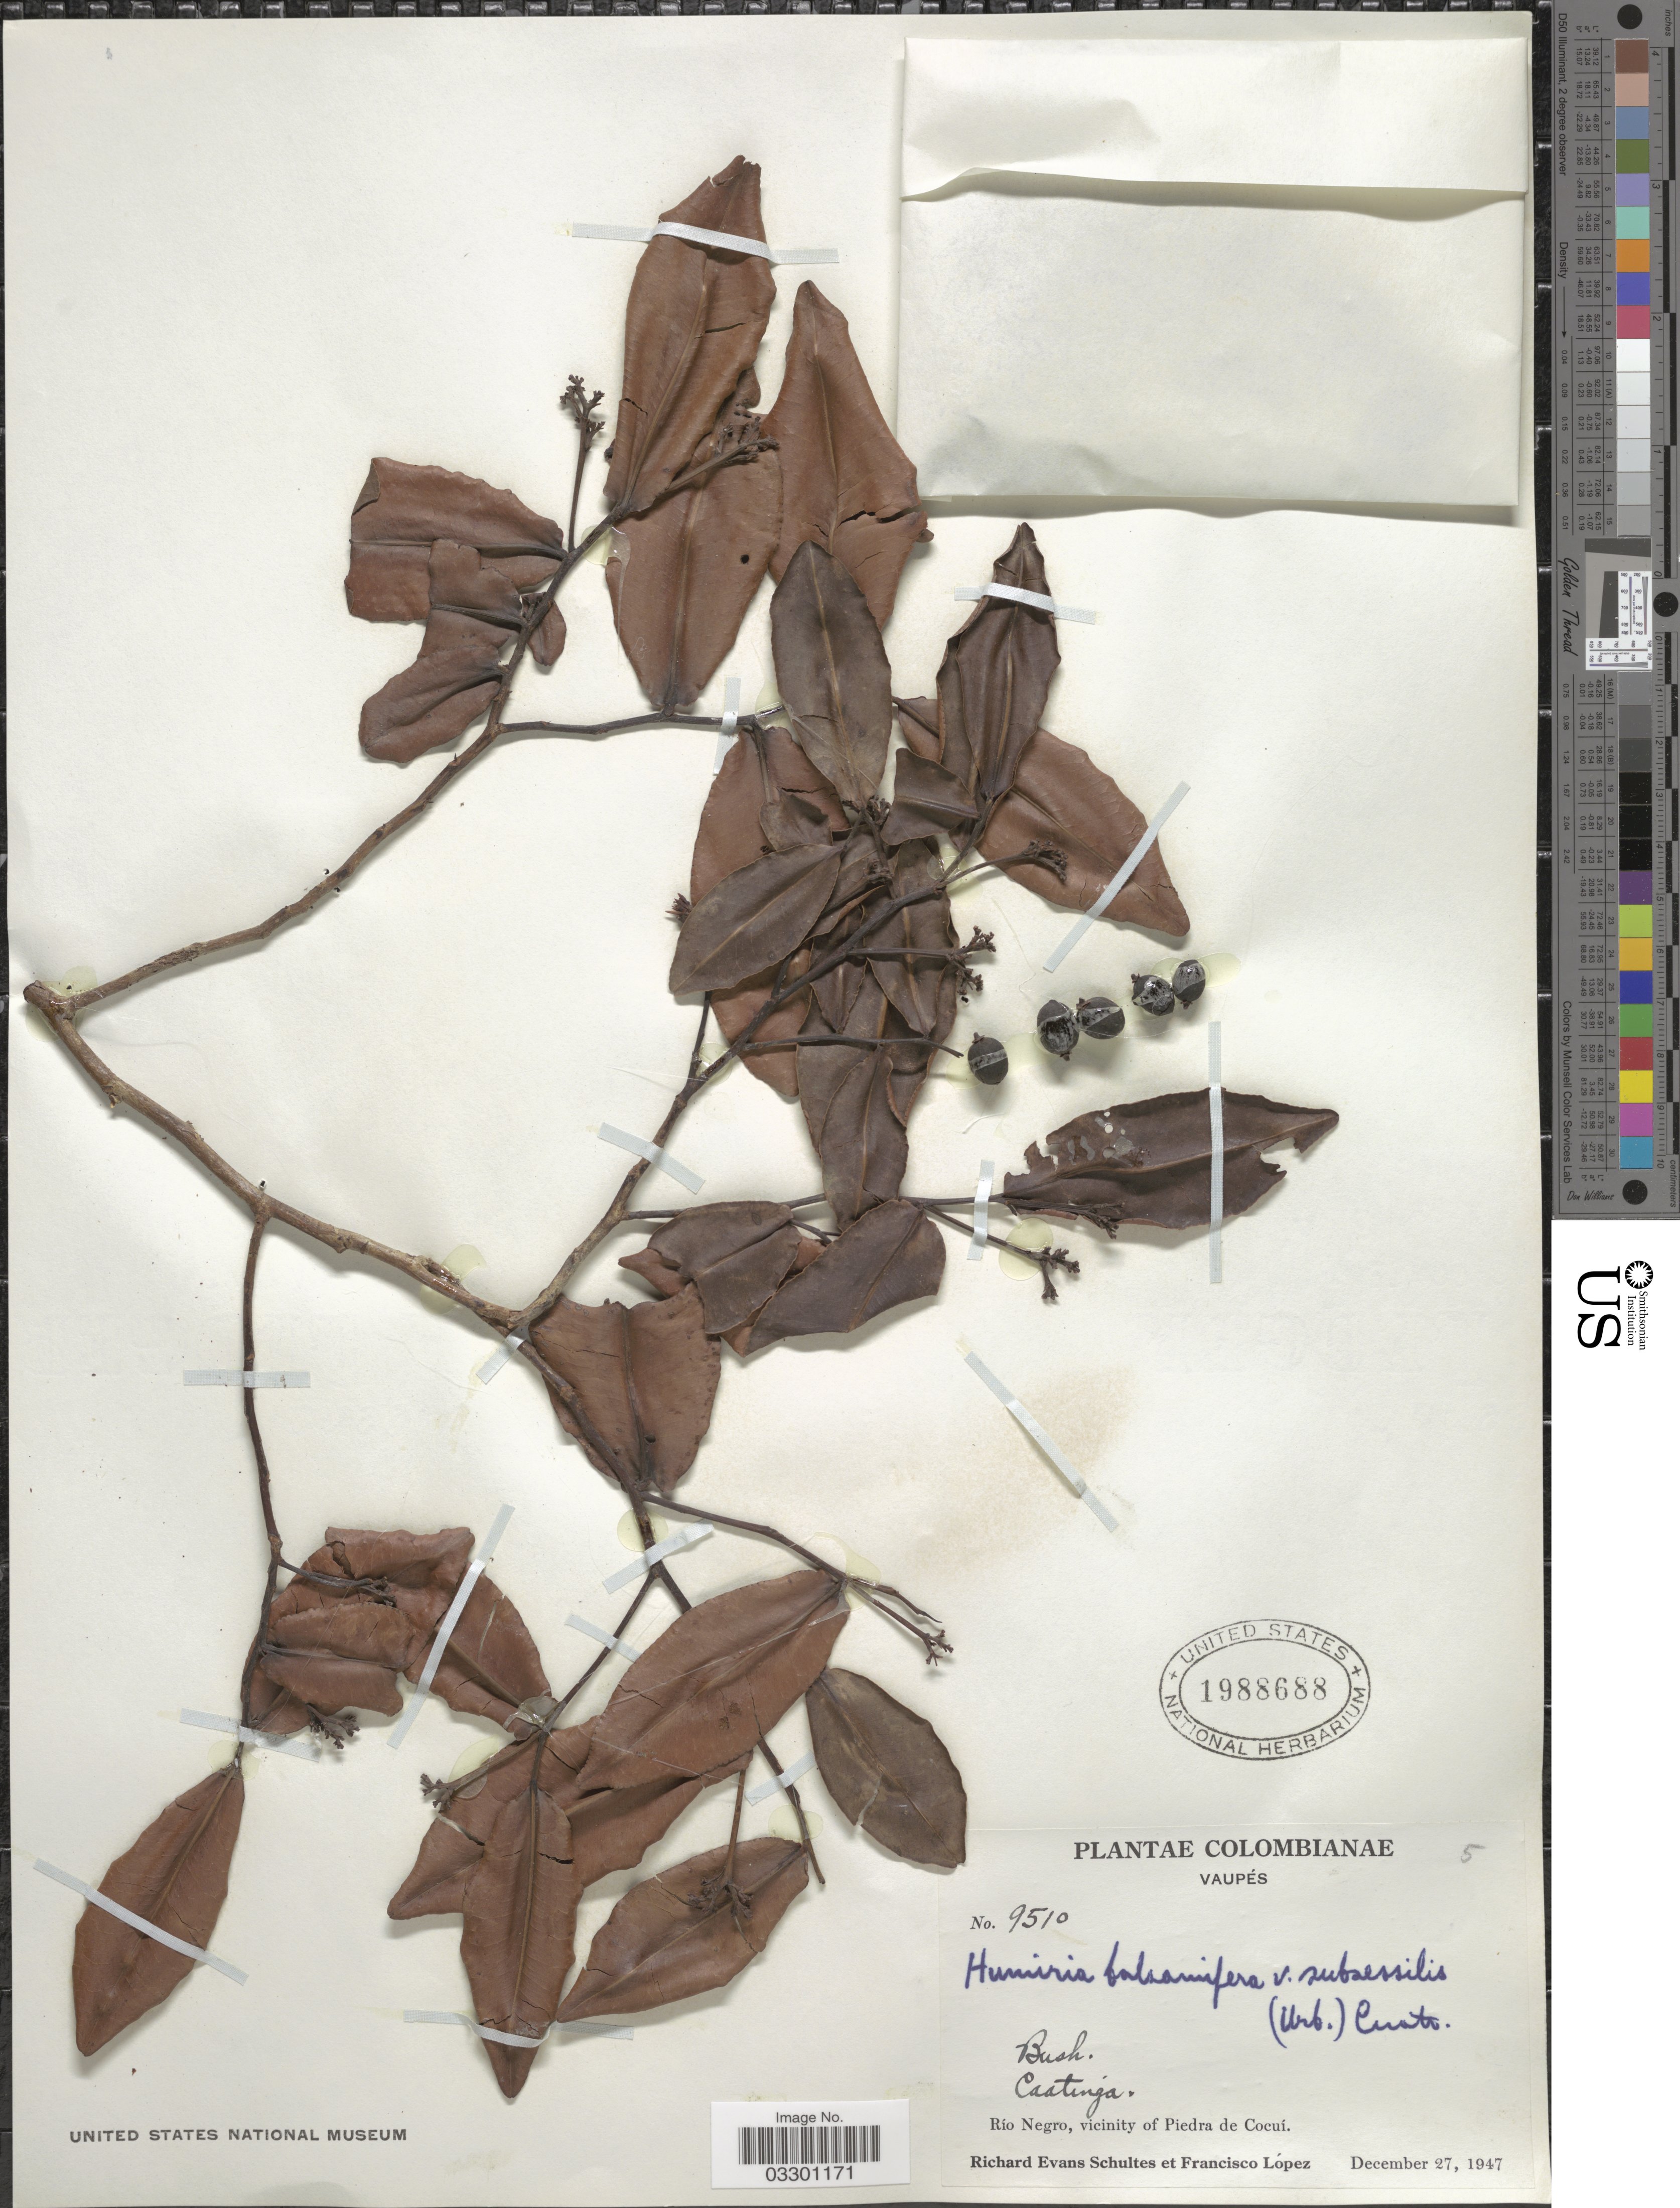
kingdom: Plantae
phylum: Tracheophyta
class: Magnoliopsida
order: Malpighiales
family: Humiriaceae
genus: Humiria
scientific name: Humiria balsamifera var. subsessilis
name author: (Urb.) Cuatrec.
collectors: R. E. Schultes & F. Lopéz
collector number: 9510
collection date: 1947-12-27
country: Colombia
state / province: Vaupés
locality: Río Negro, vicinity of Piedra de Cocuí.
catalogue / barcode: US 1988688